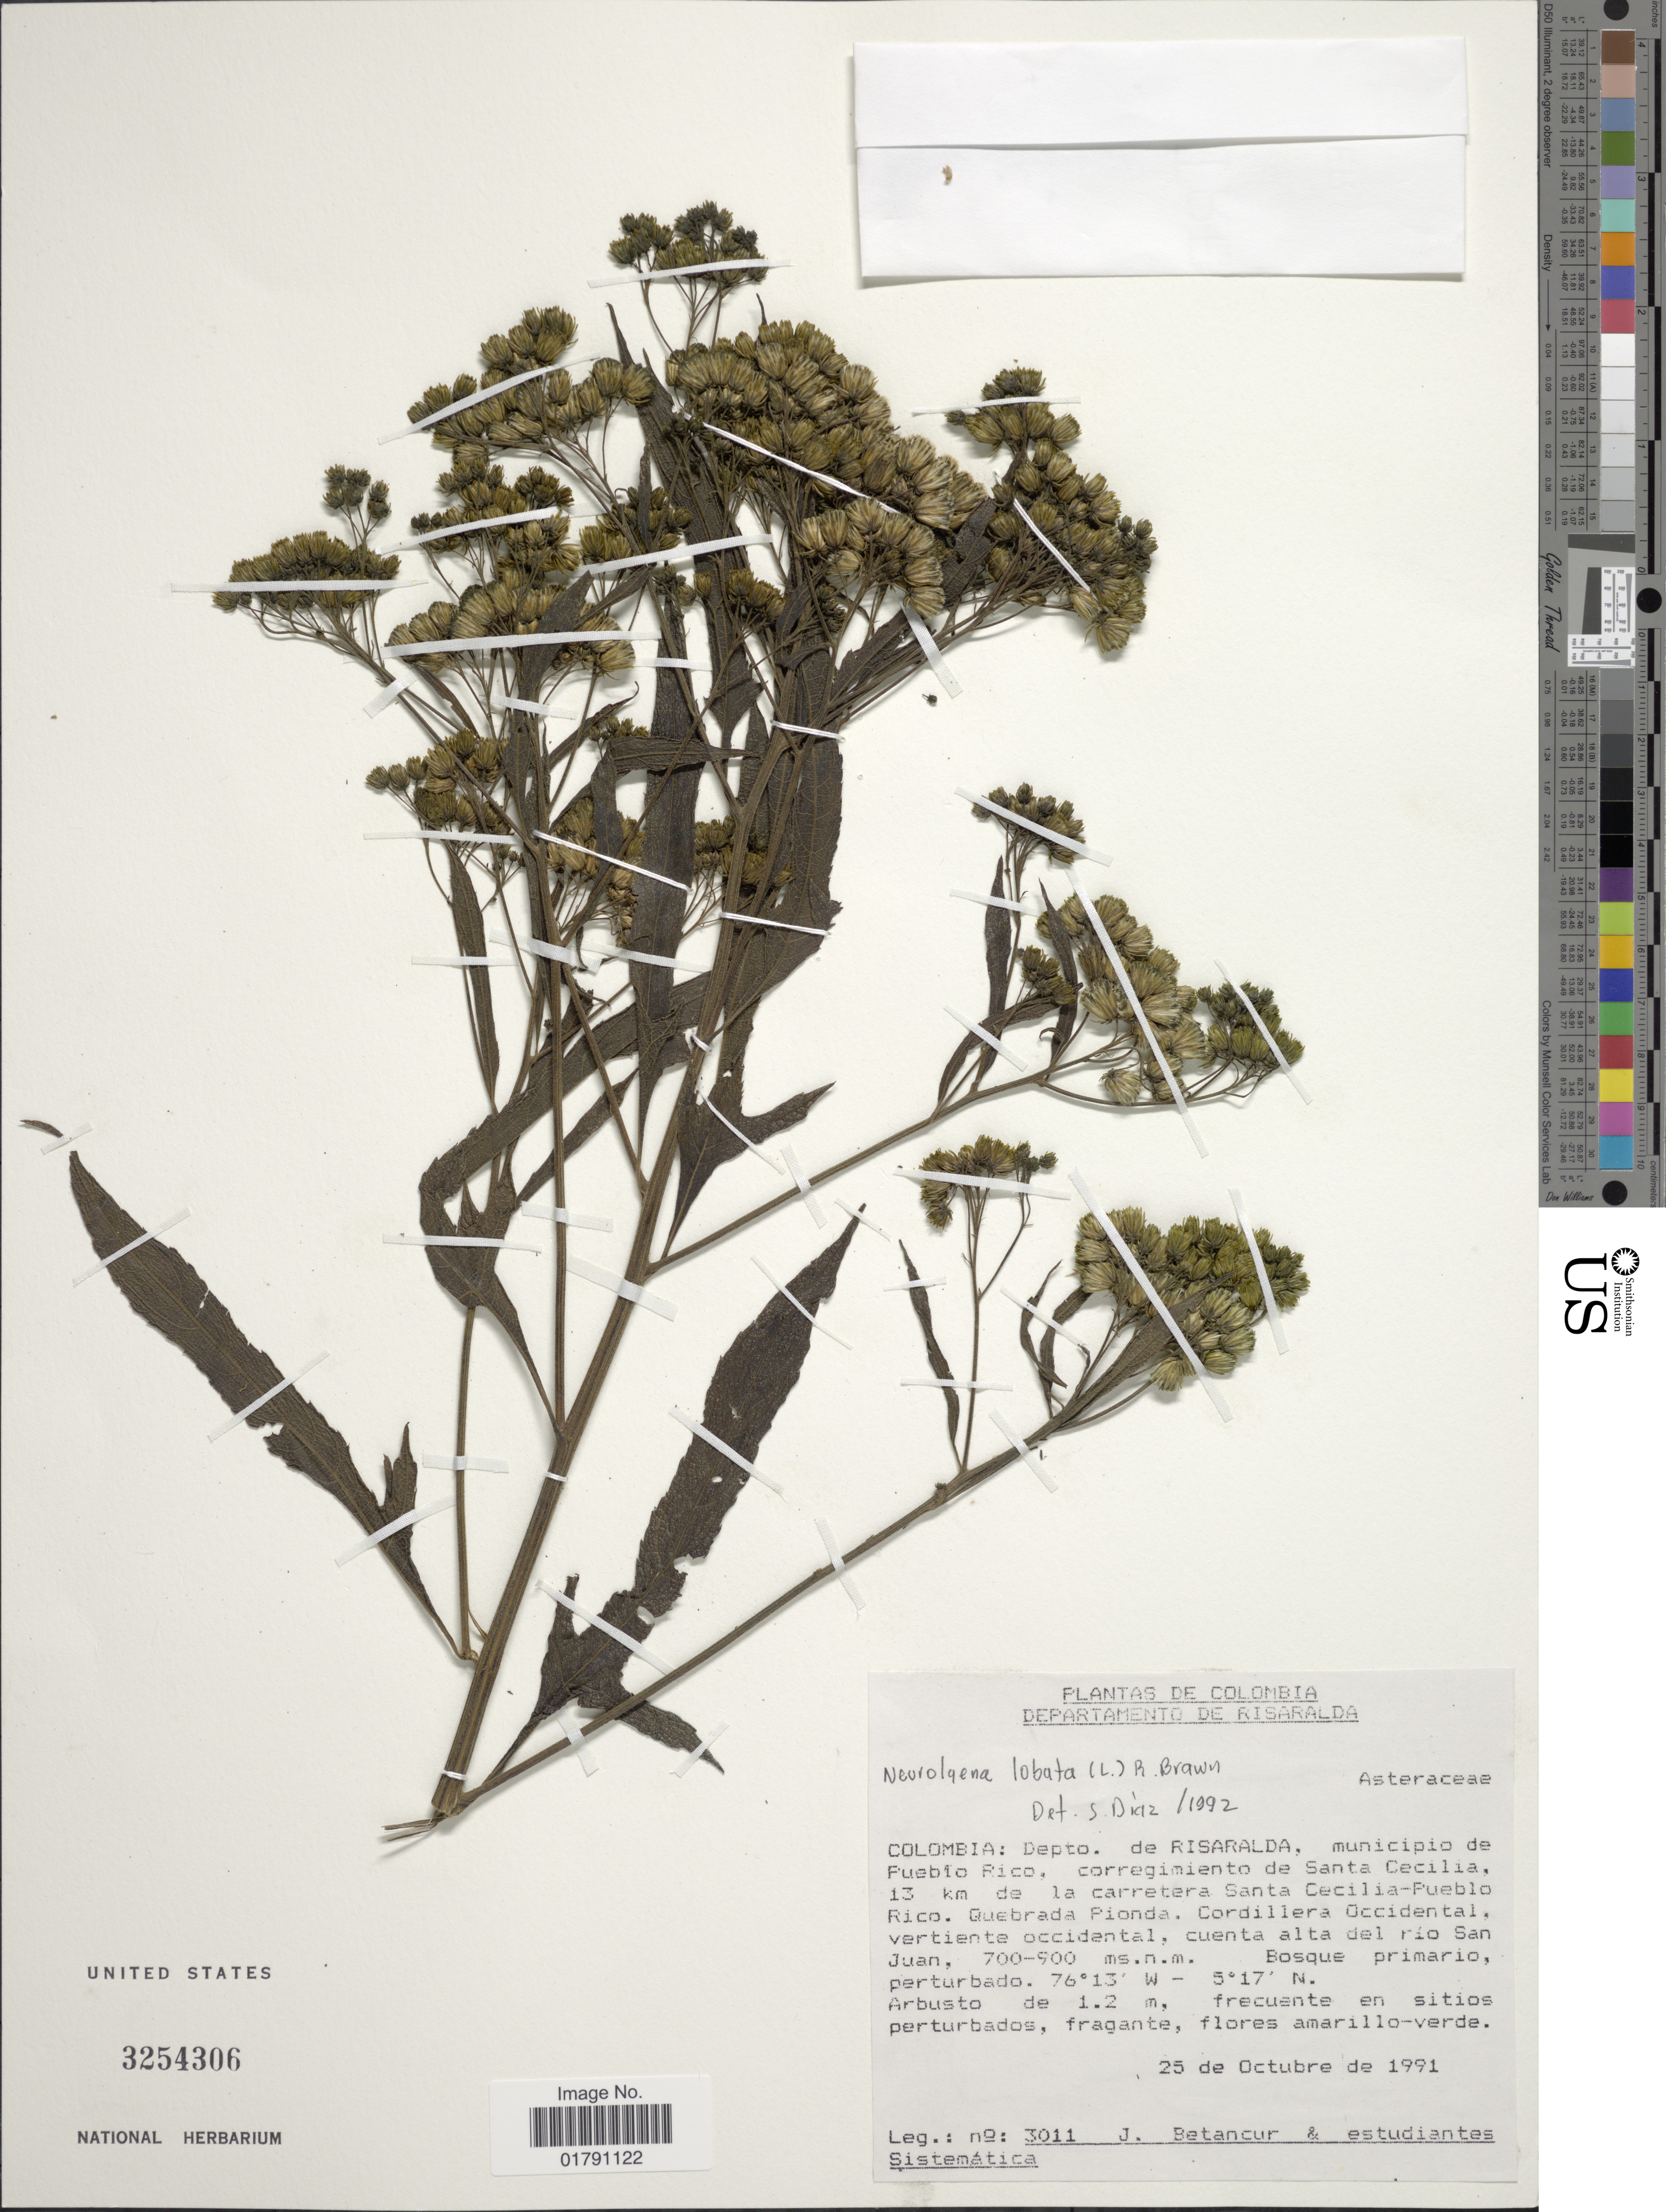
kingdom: Plantae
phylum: Tracheophyta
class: Magnoliopsida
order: Asterales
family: Asteraceae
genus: Neurolaena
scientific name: Neurolaena lobata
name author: (L.) R. Br. ex Cass.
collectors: J. Betancur & Estudiantes Sistematica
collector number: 3011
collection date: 1991-10-25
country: Colombia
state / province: Risaralda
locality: Municipio de Pueblo Rico, corregimiento de Santa Cecilia, 13 km de la carretera Santa Cecilia-Pueblo Rico, Quebrada Pionda, Cordillera Occidental, vertiente occidental, cuenta alta del rio San Juan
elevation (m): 700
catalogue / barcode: US 3254306